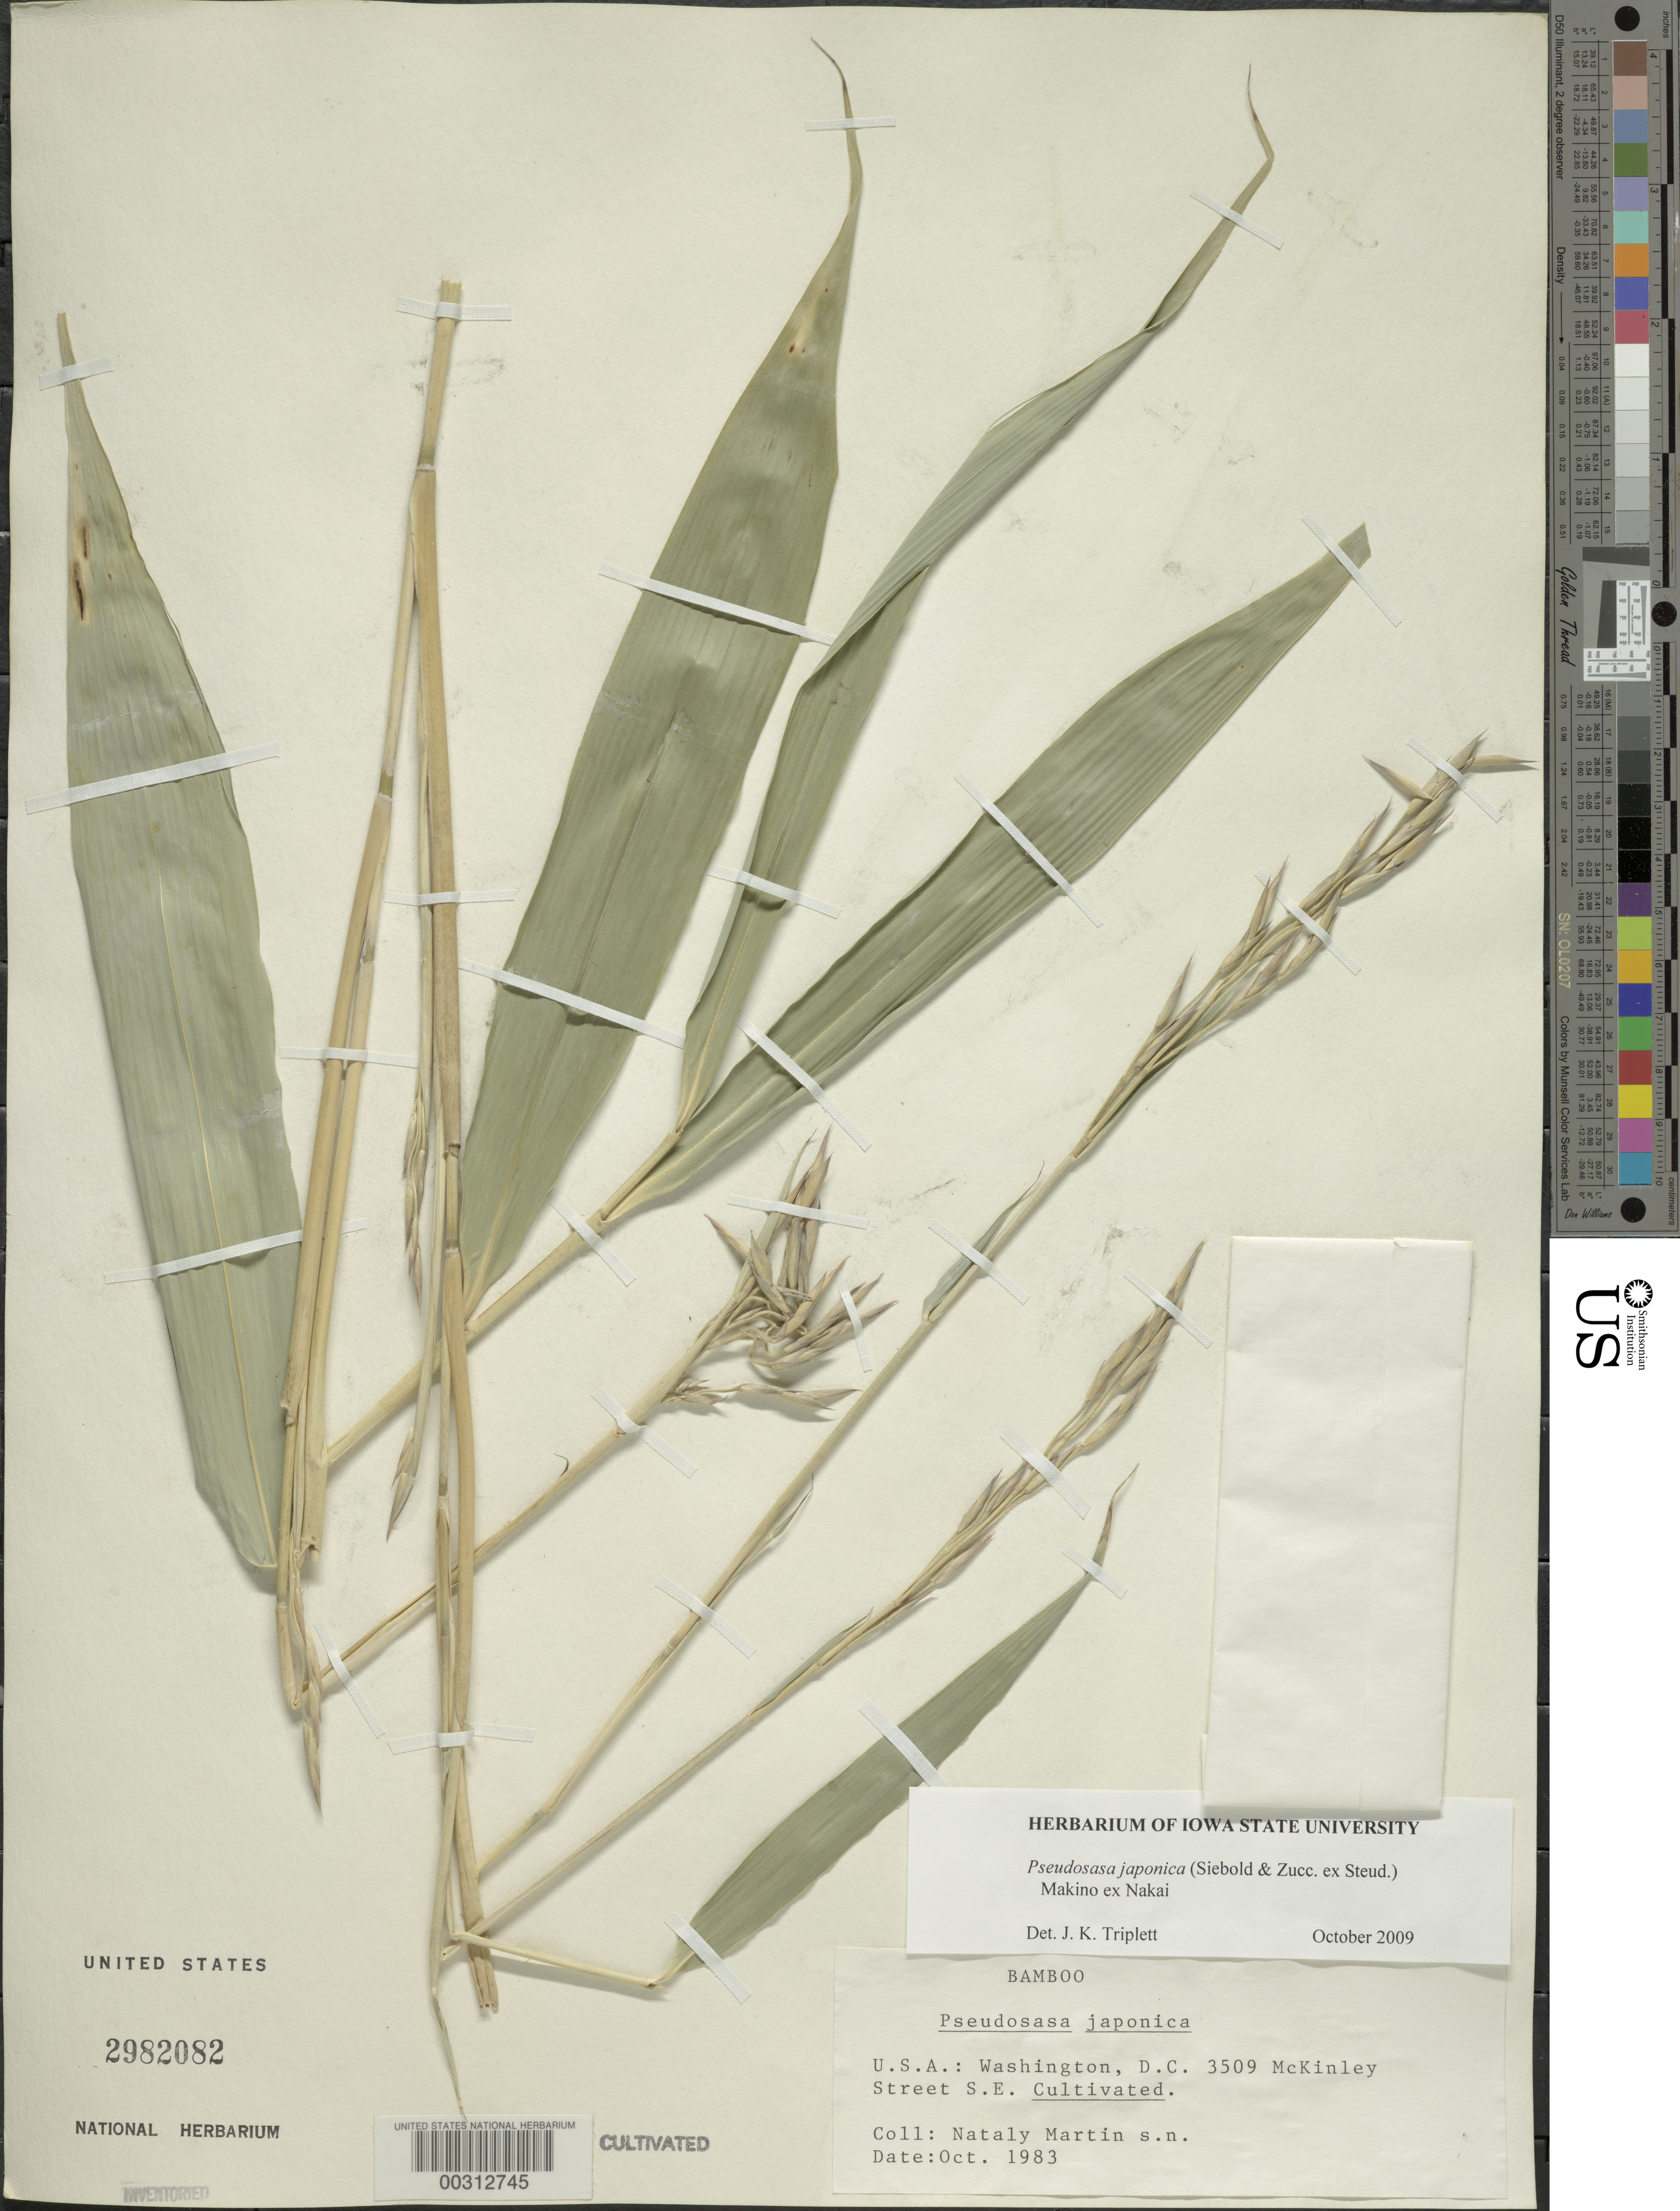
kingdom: Plantae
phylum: Tracheophyta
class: Liliopsida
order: Poales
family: Poaceae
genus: Pseudosasa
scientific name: Pseudosasa japonica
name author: (Siebold & Zucc. ex Steud.) Makino ex Nakai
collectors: N. Martin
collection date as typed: Oct 1983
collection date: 1983-10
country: United States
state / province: District of Columbia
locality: Washington DC, Mckinley St. SE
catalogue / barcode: US 2982082